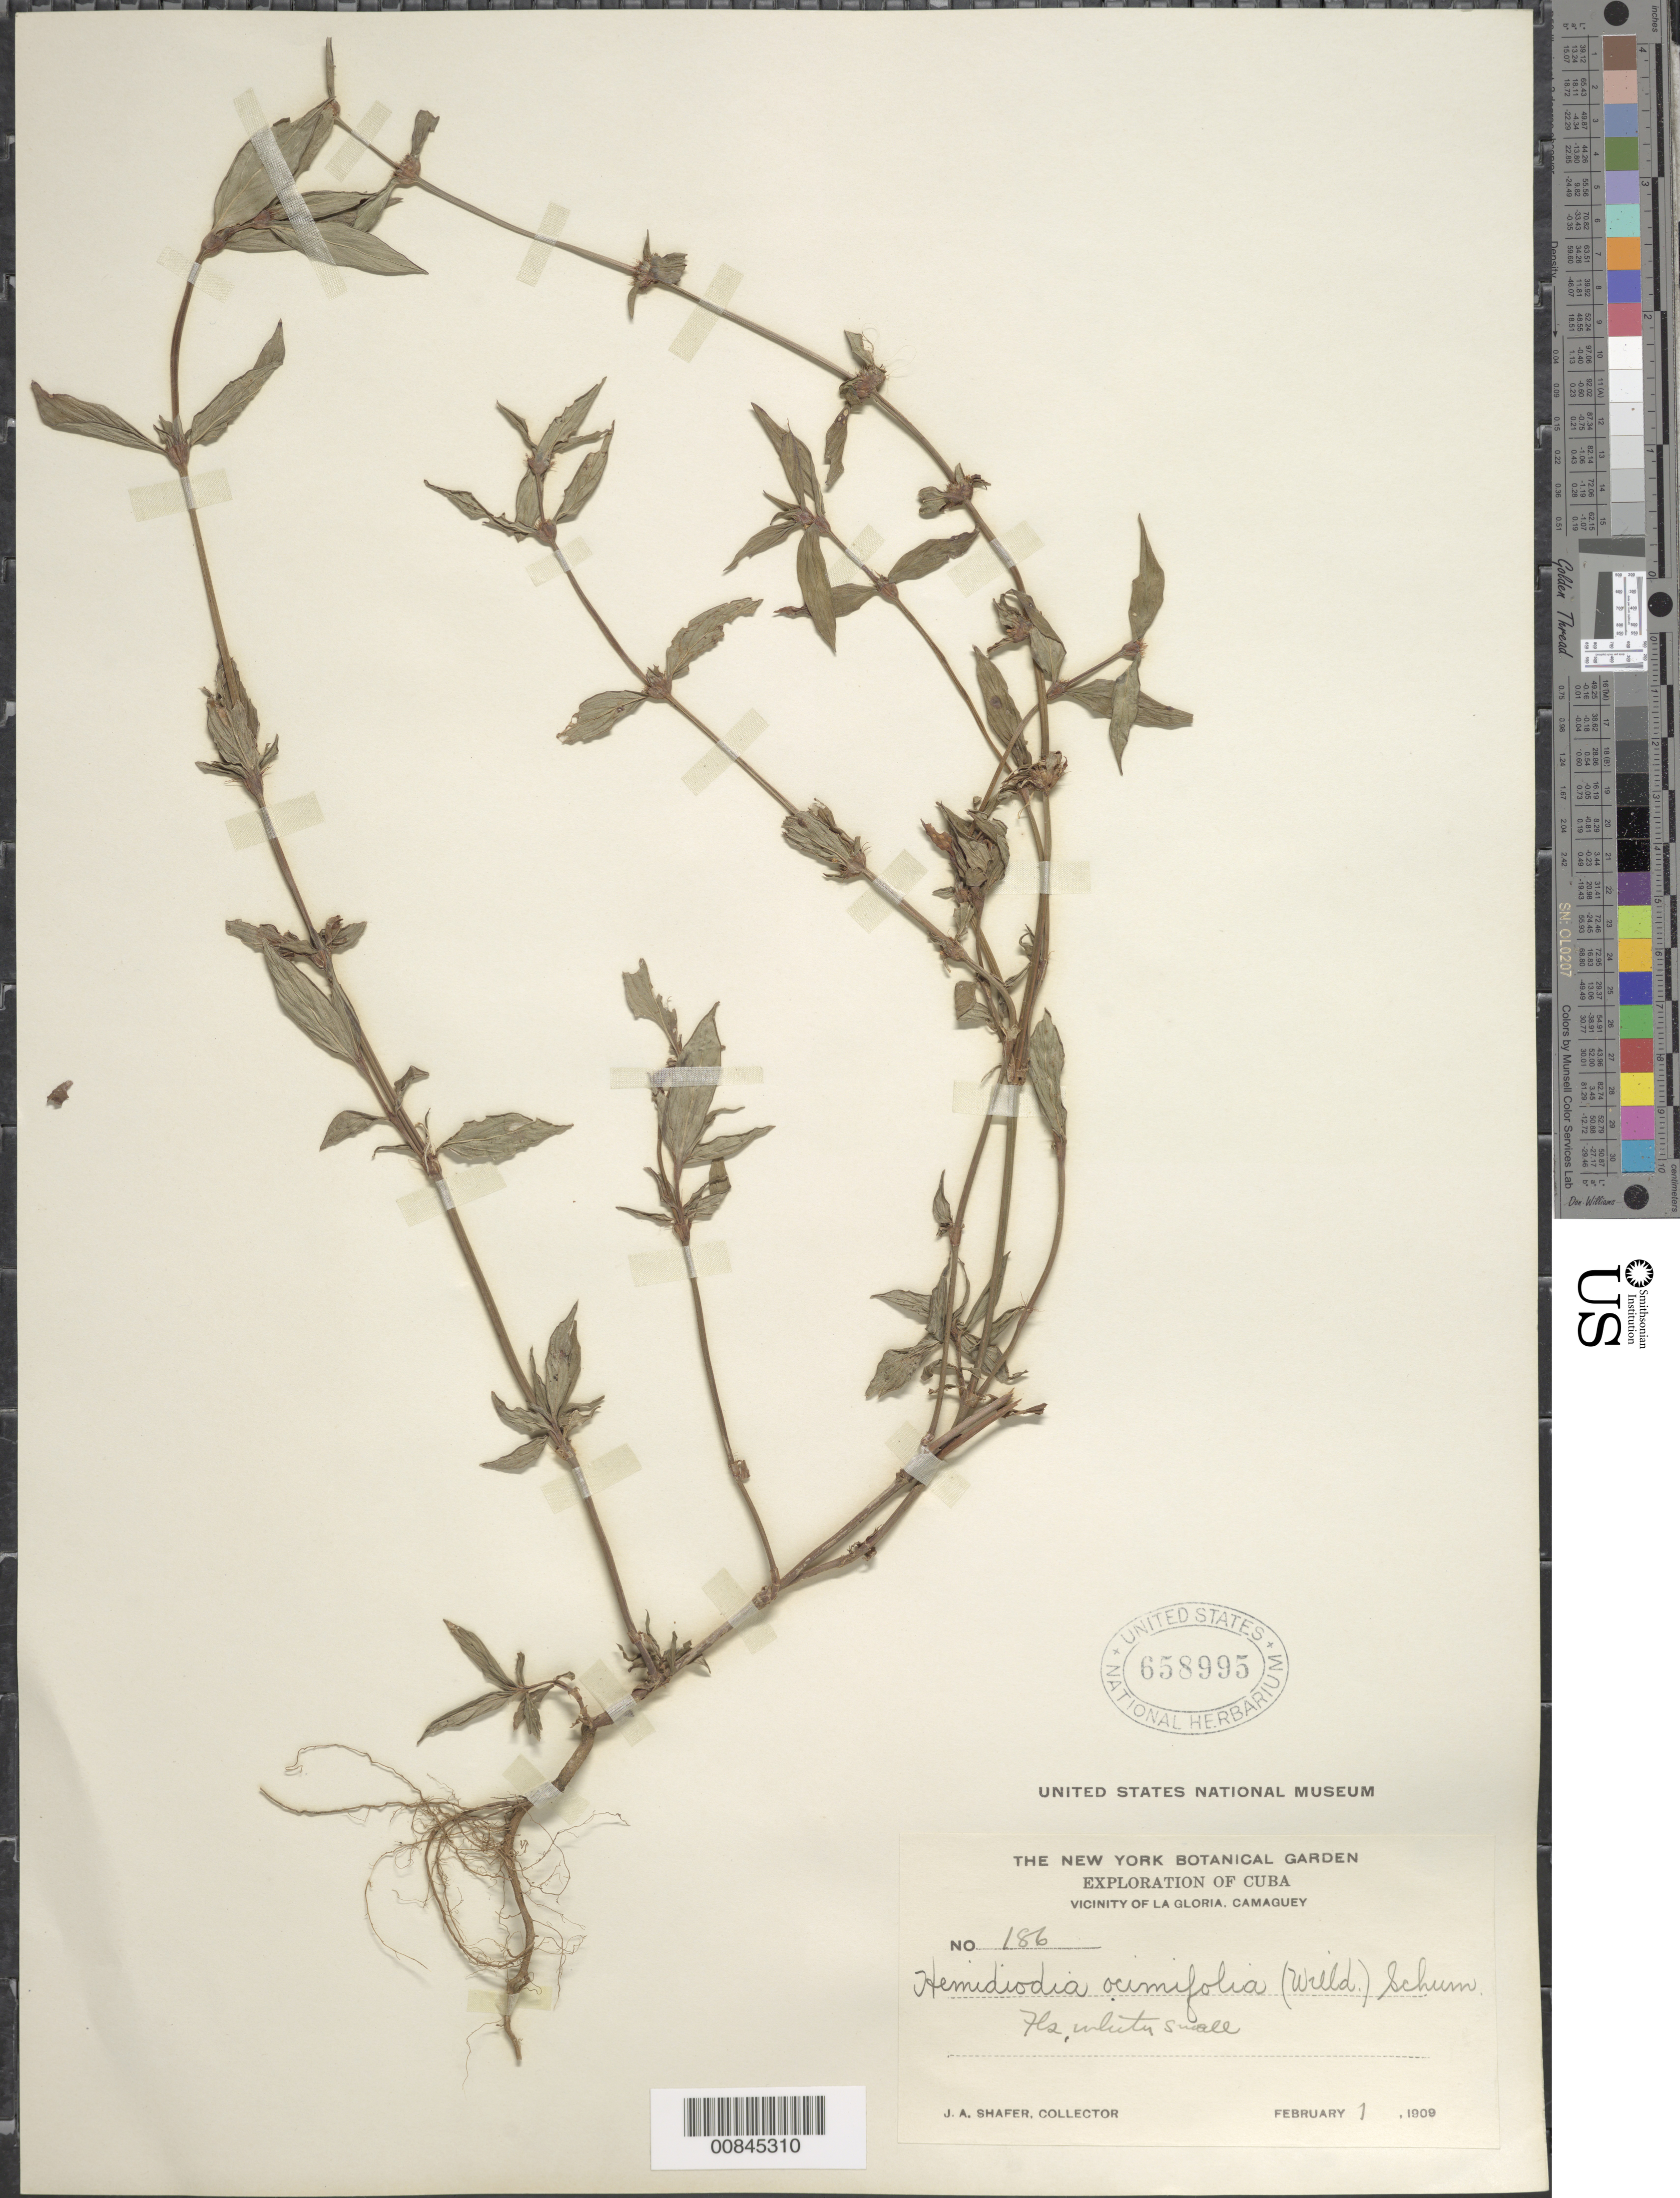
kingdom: Plantae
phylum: Tracheophyta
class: Magnoliopsida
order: Gentianales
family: Rubiaceae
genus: Spermacoce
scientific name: Spermacoce ocymifolia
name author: Willd. ex Roem. & Schult.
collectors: J. A. Shafer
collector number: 186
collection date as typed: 01 Feb 1909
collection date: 1909-02-01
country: Cuba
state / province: Camaguey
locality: Vicinity of La Gloria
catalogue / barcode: US 658995